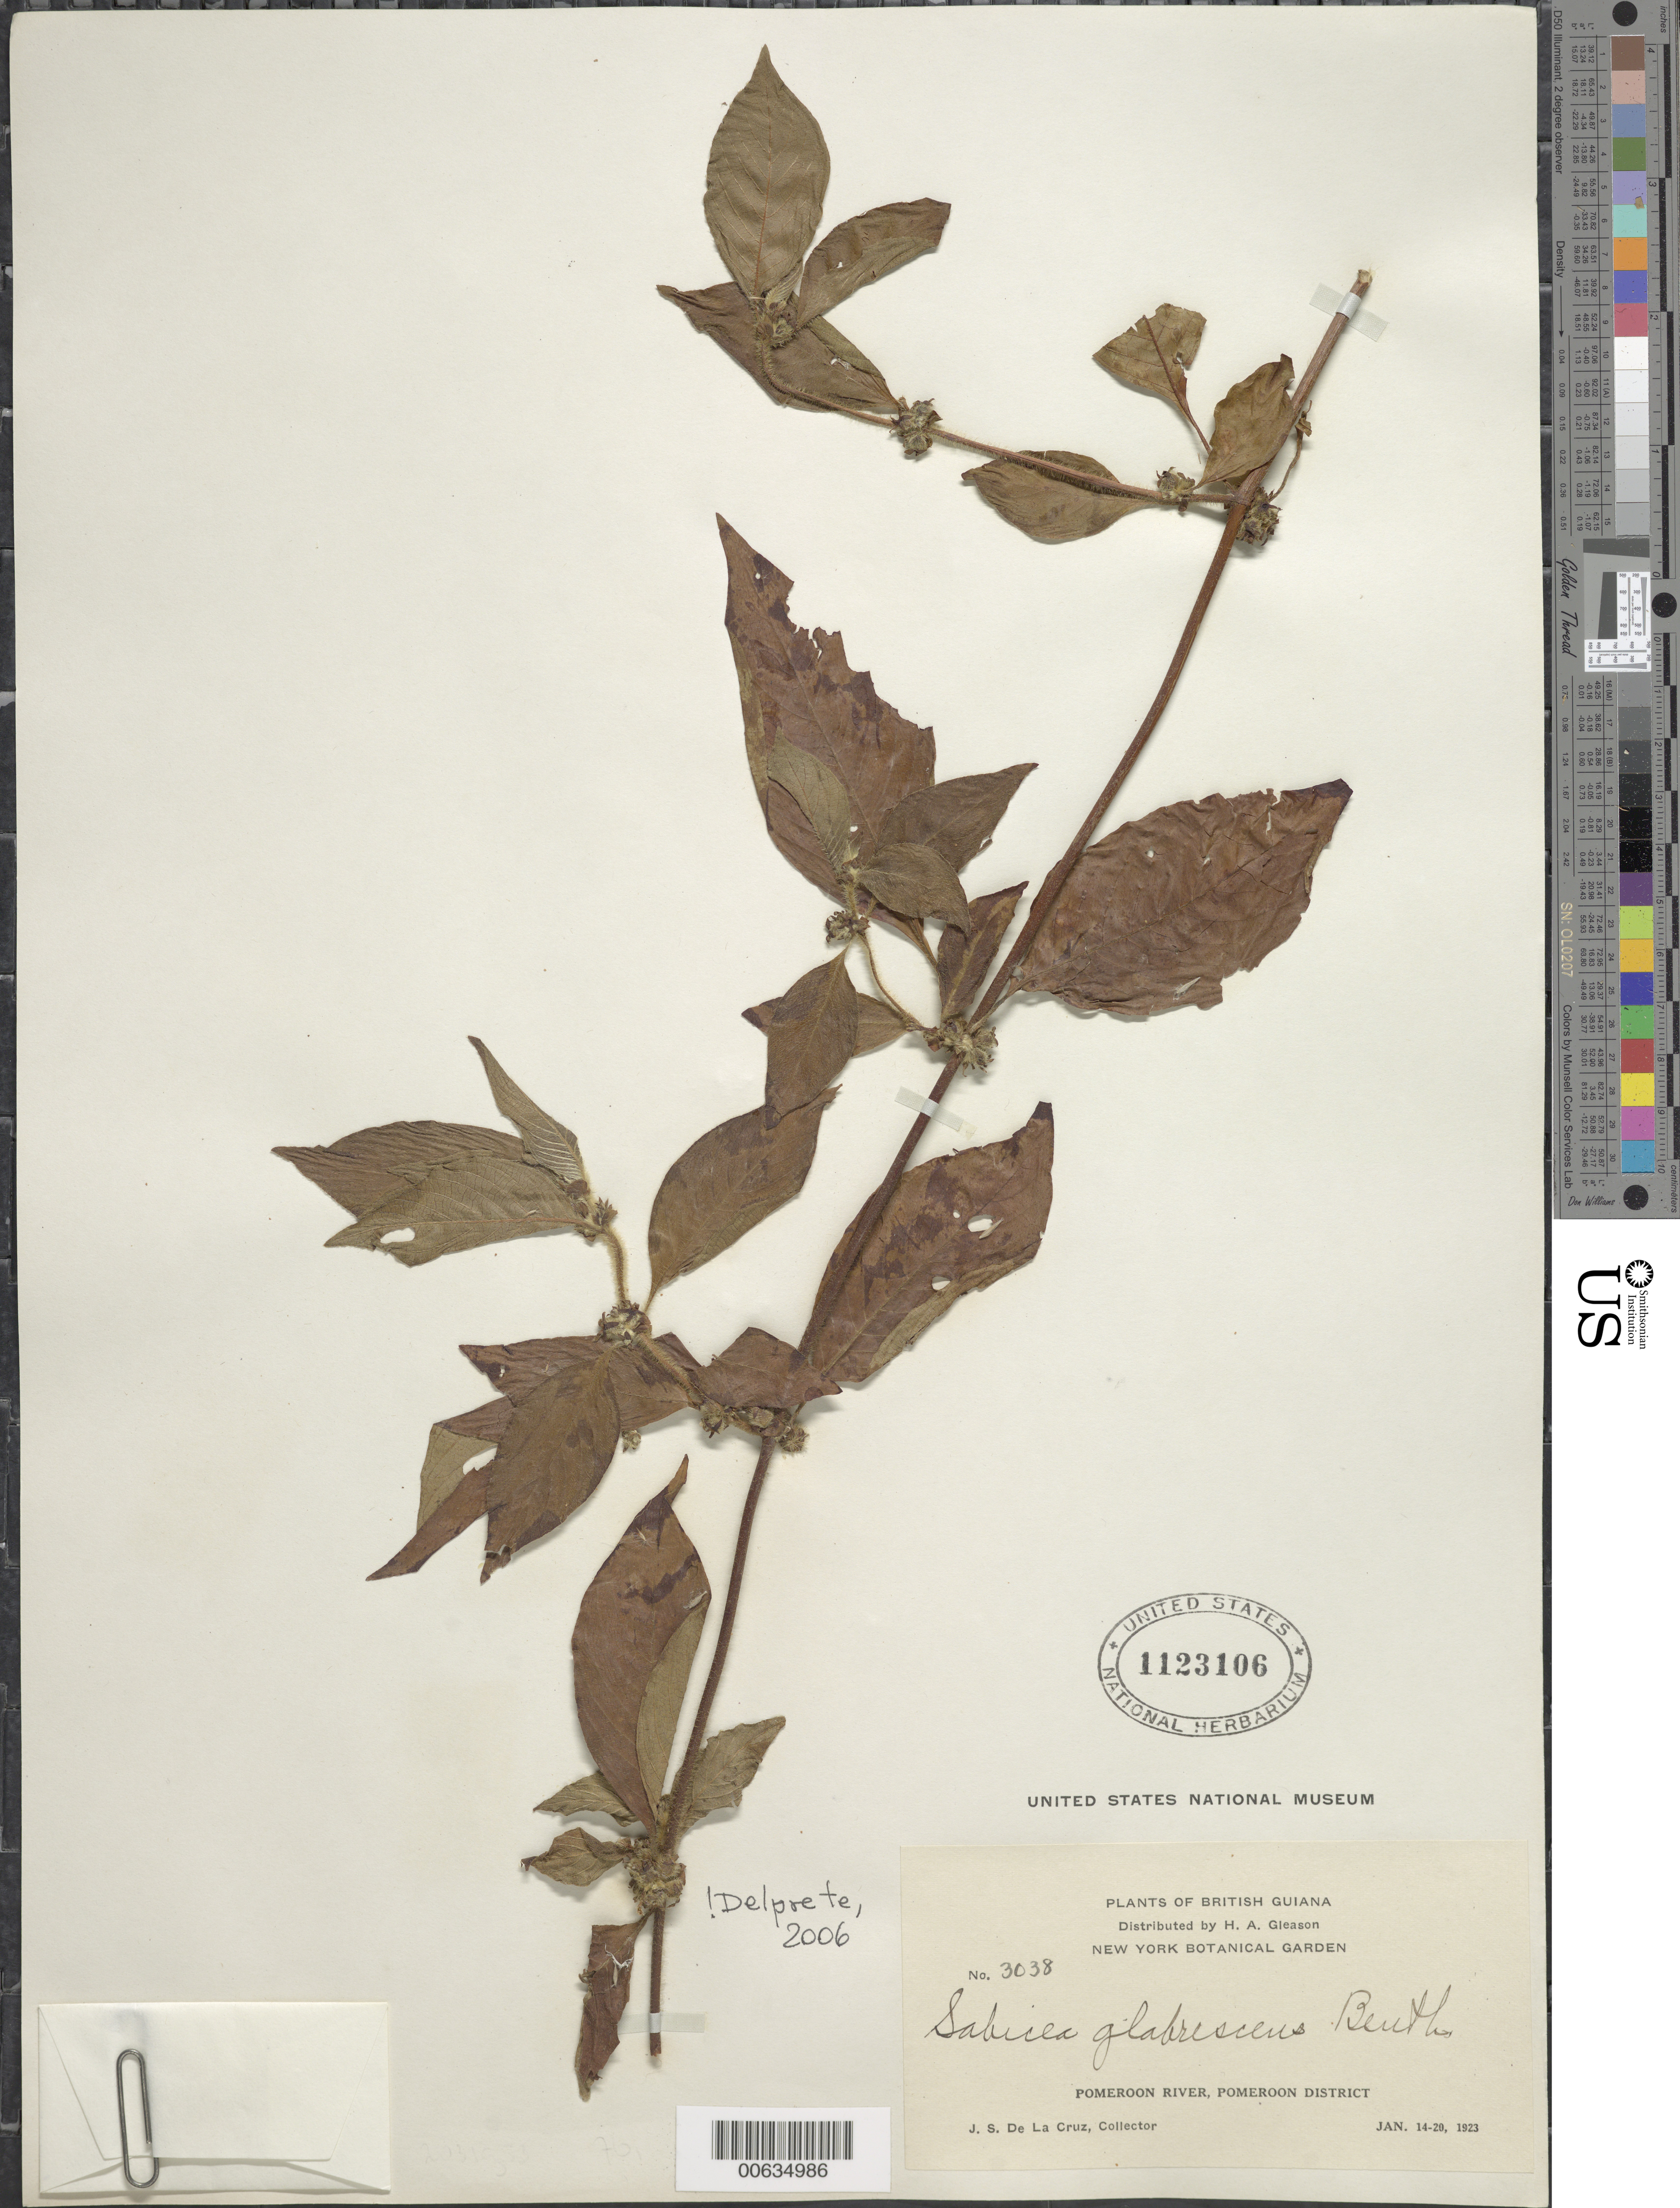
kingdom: Plantae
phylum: Tracheophyta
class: Magnoliopsida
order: Gentianales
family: Rubiaceae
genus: Sabicea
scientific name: Sabicea glabrescens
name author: Benth.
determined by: Delprete, P. G., Herb. de Guyane Cay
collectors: J. S. de la Cruz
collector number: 3038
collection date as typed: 14-Jan-23 to 20-Jan-23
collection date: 1923-01-14/1923-01-20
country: Guyana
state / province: Pomeroon-Supenaam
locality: Pomeroon R.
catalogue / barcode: US 1123106